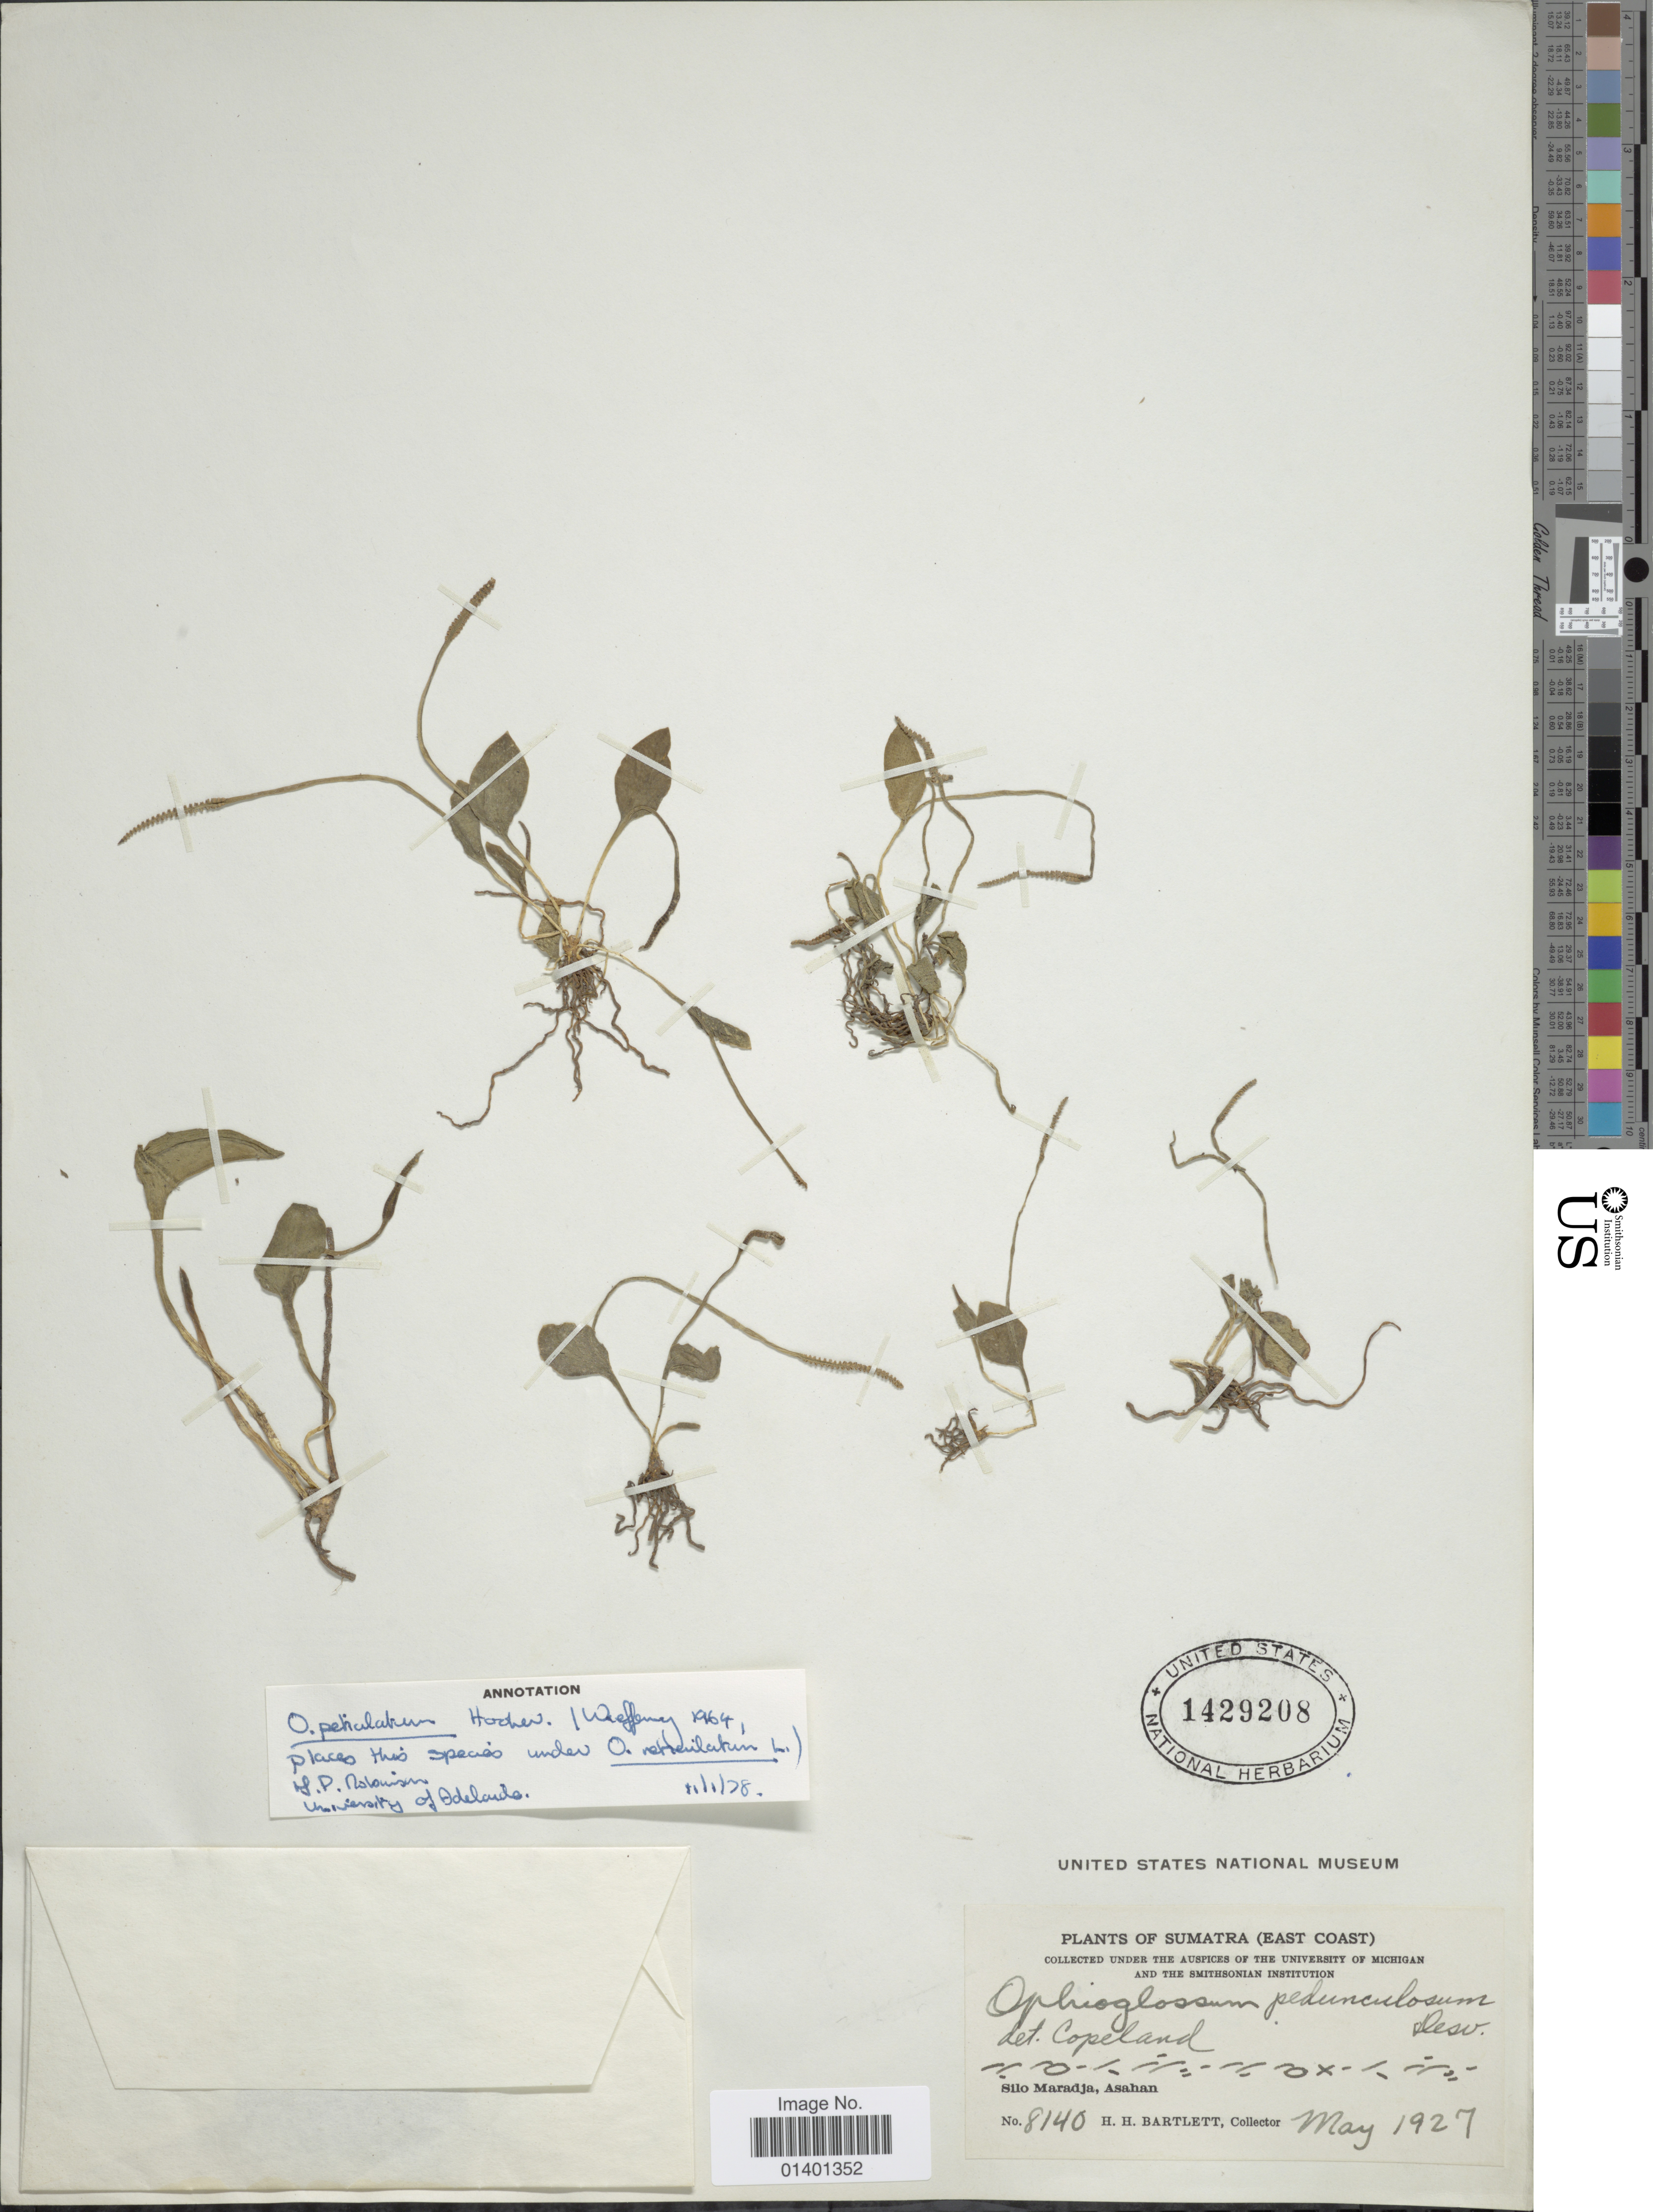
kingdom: Plantae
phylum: Tracheophyta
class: Polypodiopsida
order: Ophioglossales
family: Ophioglossaceae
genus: Ophioglossum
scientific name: Ophioglossum petiolatum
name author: Hook.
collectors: H. H. Bartlett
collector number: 8140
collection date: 1927-05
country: Indonesia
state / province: Sumatra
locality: East Coast, Silo Maradja, Asahan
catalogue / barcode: US 1429208